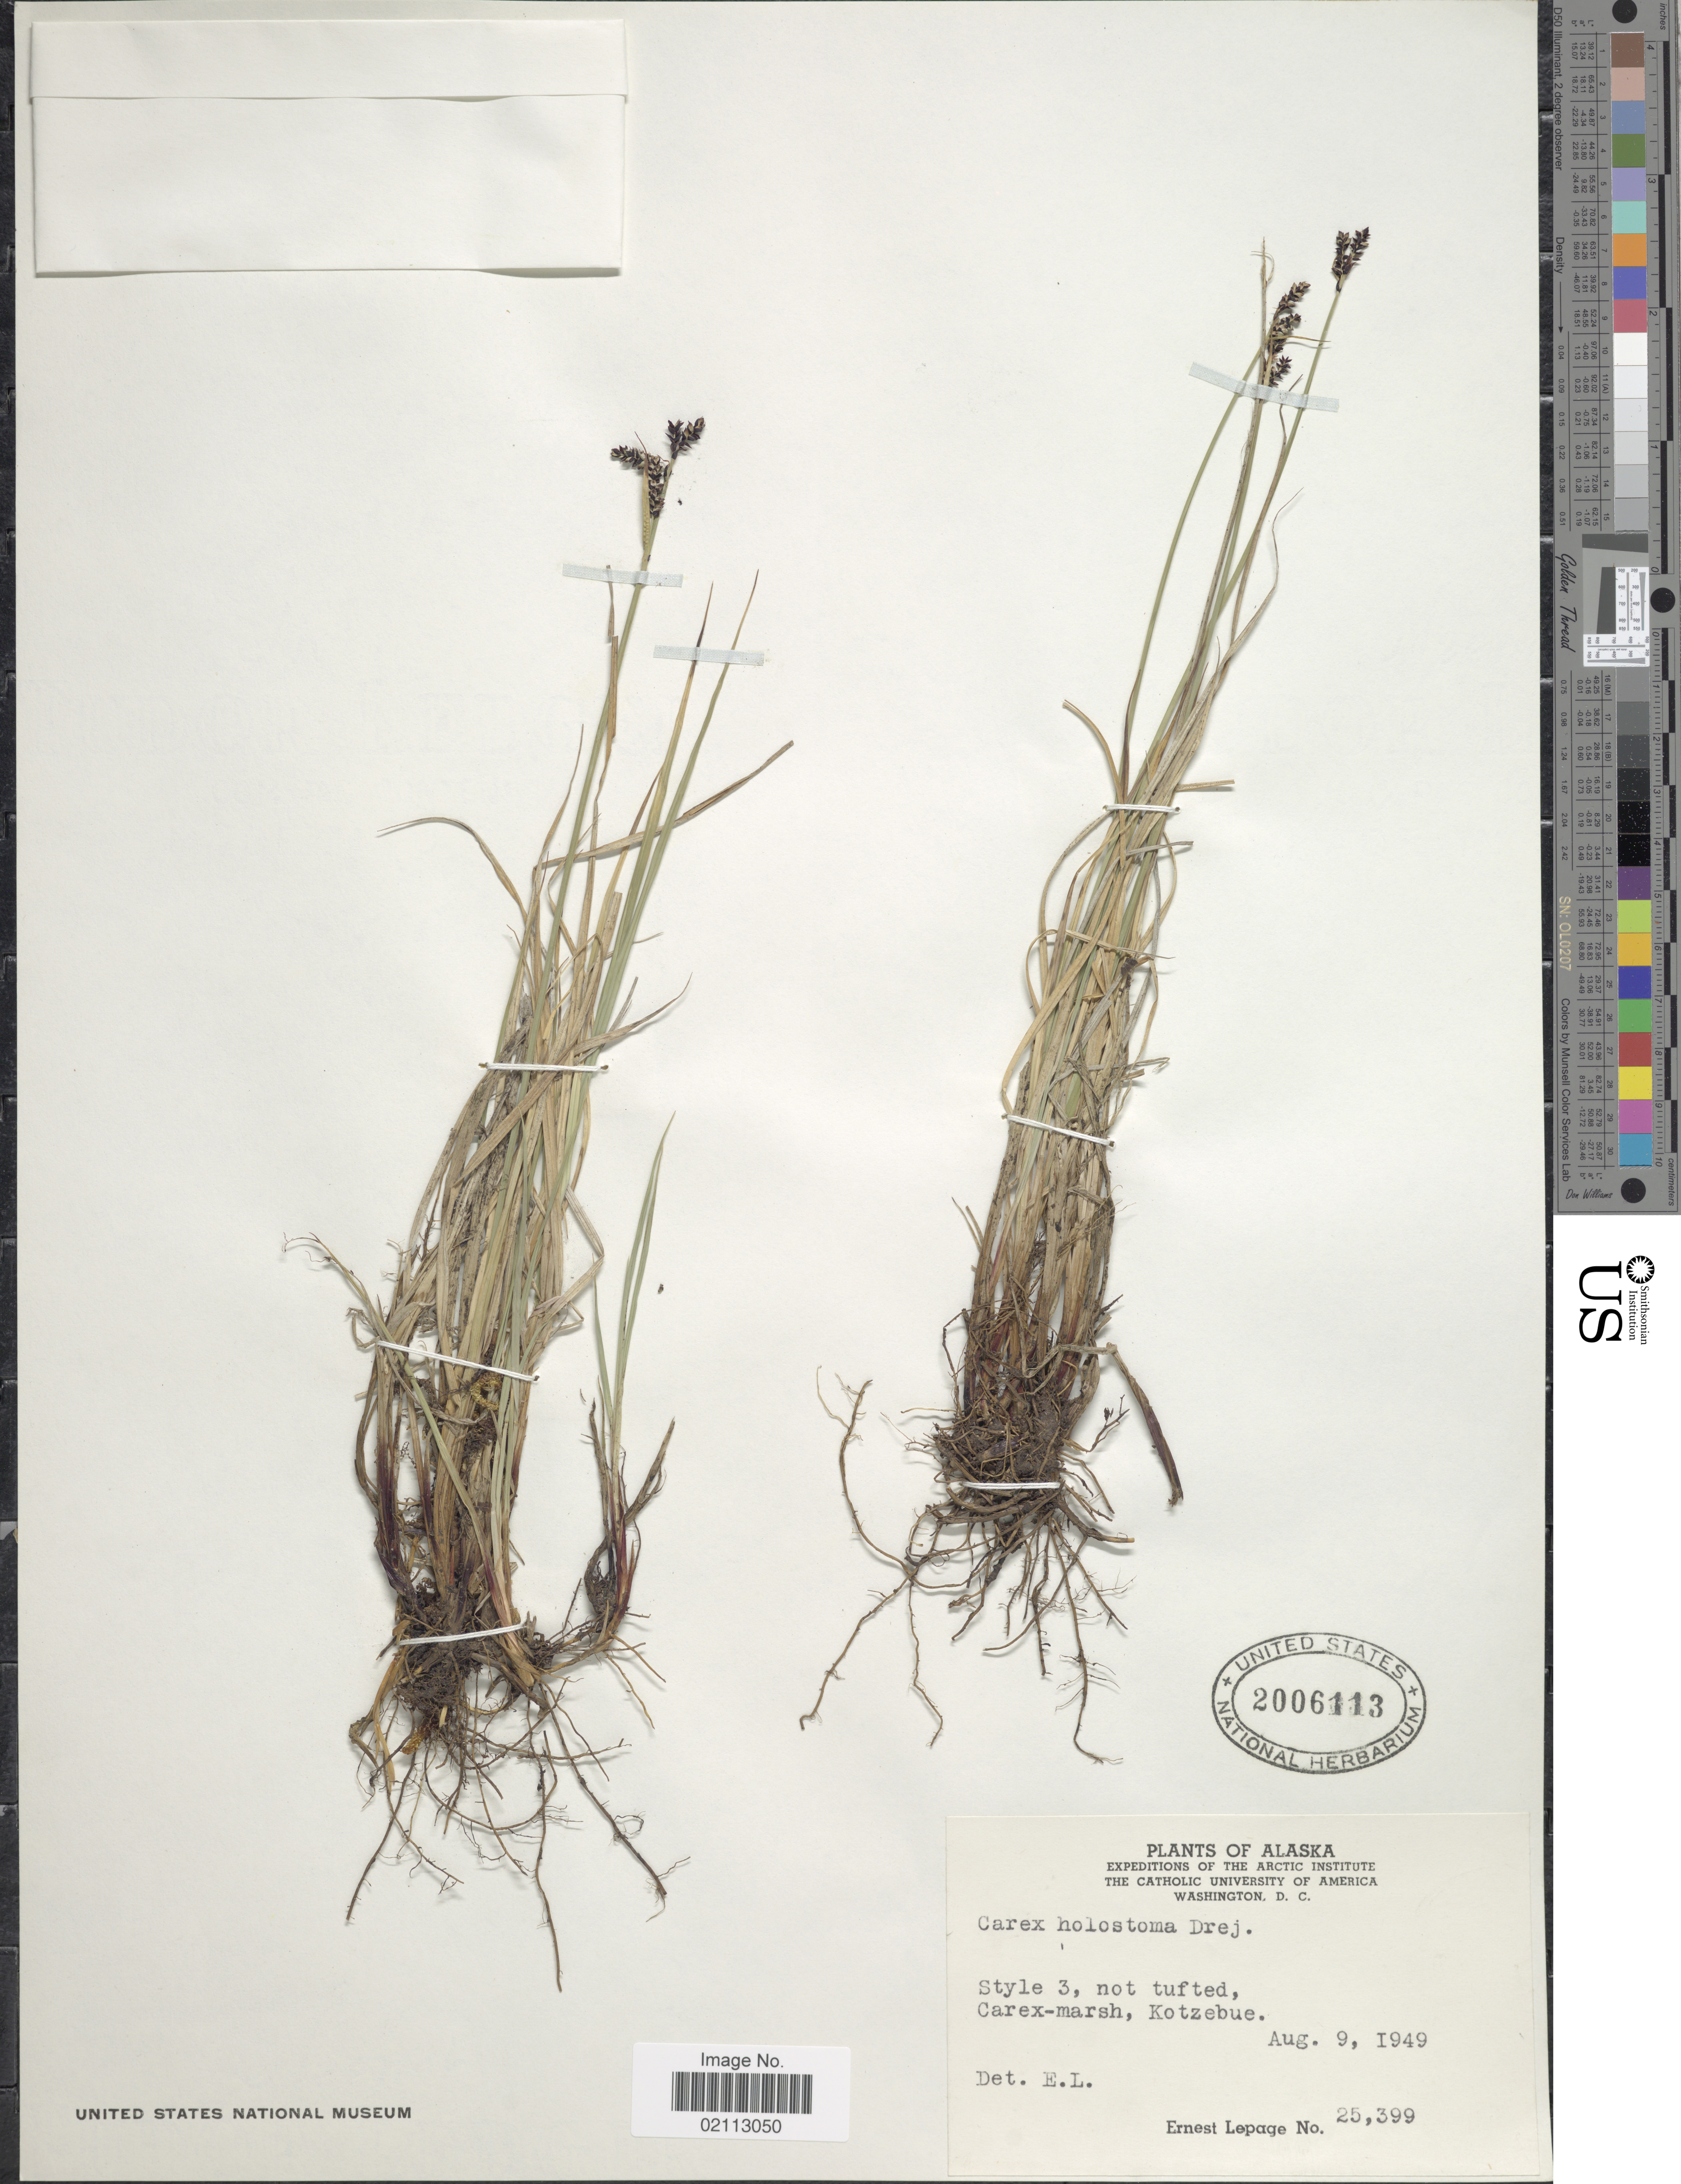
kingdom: Plantae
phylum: Tracheophyta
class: Liliopsida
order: Poales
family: Cyperaceae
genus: Carex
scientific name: Carex holostoma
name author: Drejer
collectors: E. Lepage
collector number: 25399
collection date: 1949-08-09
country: United States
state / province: Alaska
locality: Style 3, not tufted, Carex-marsh, Kotzebue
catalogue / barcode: US 2006113